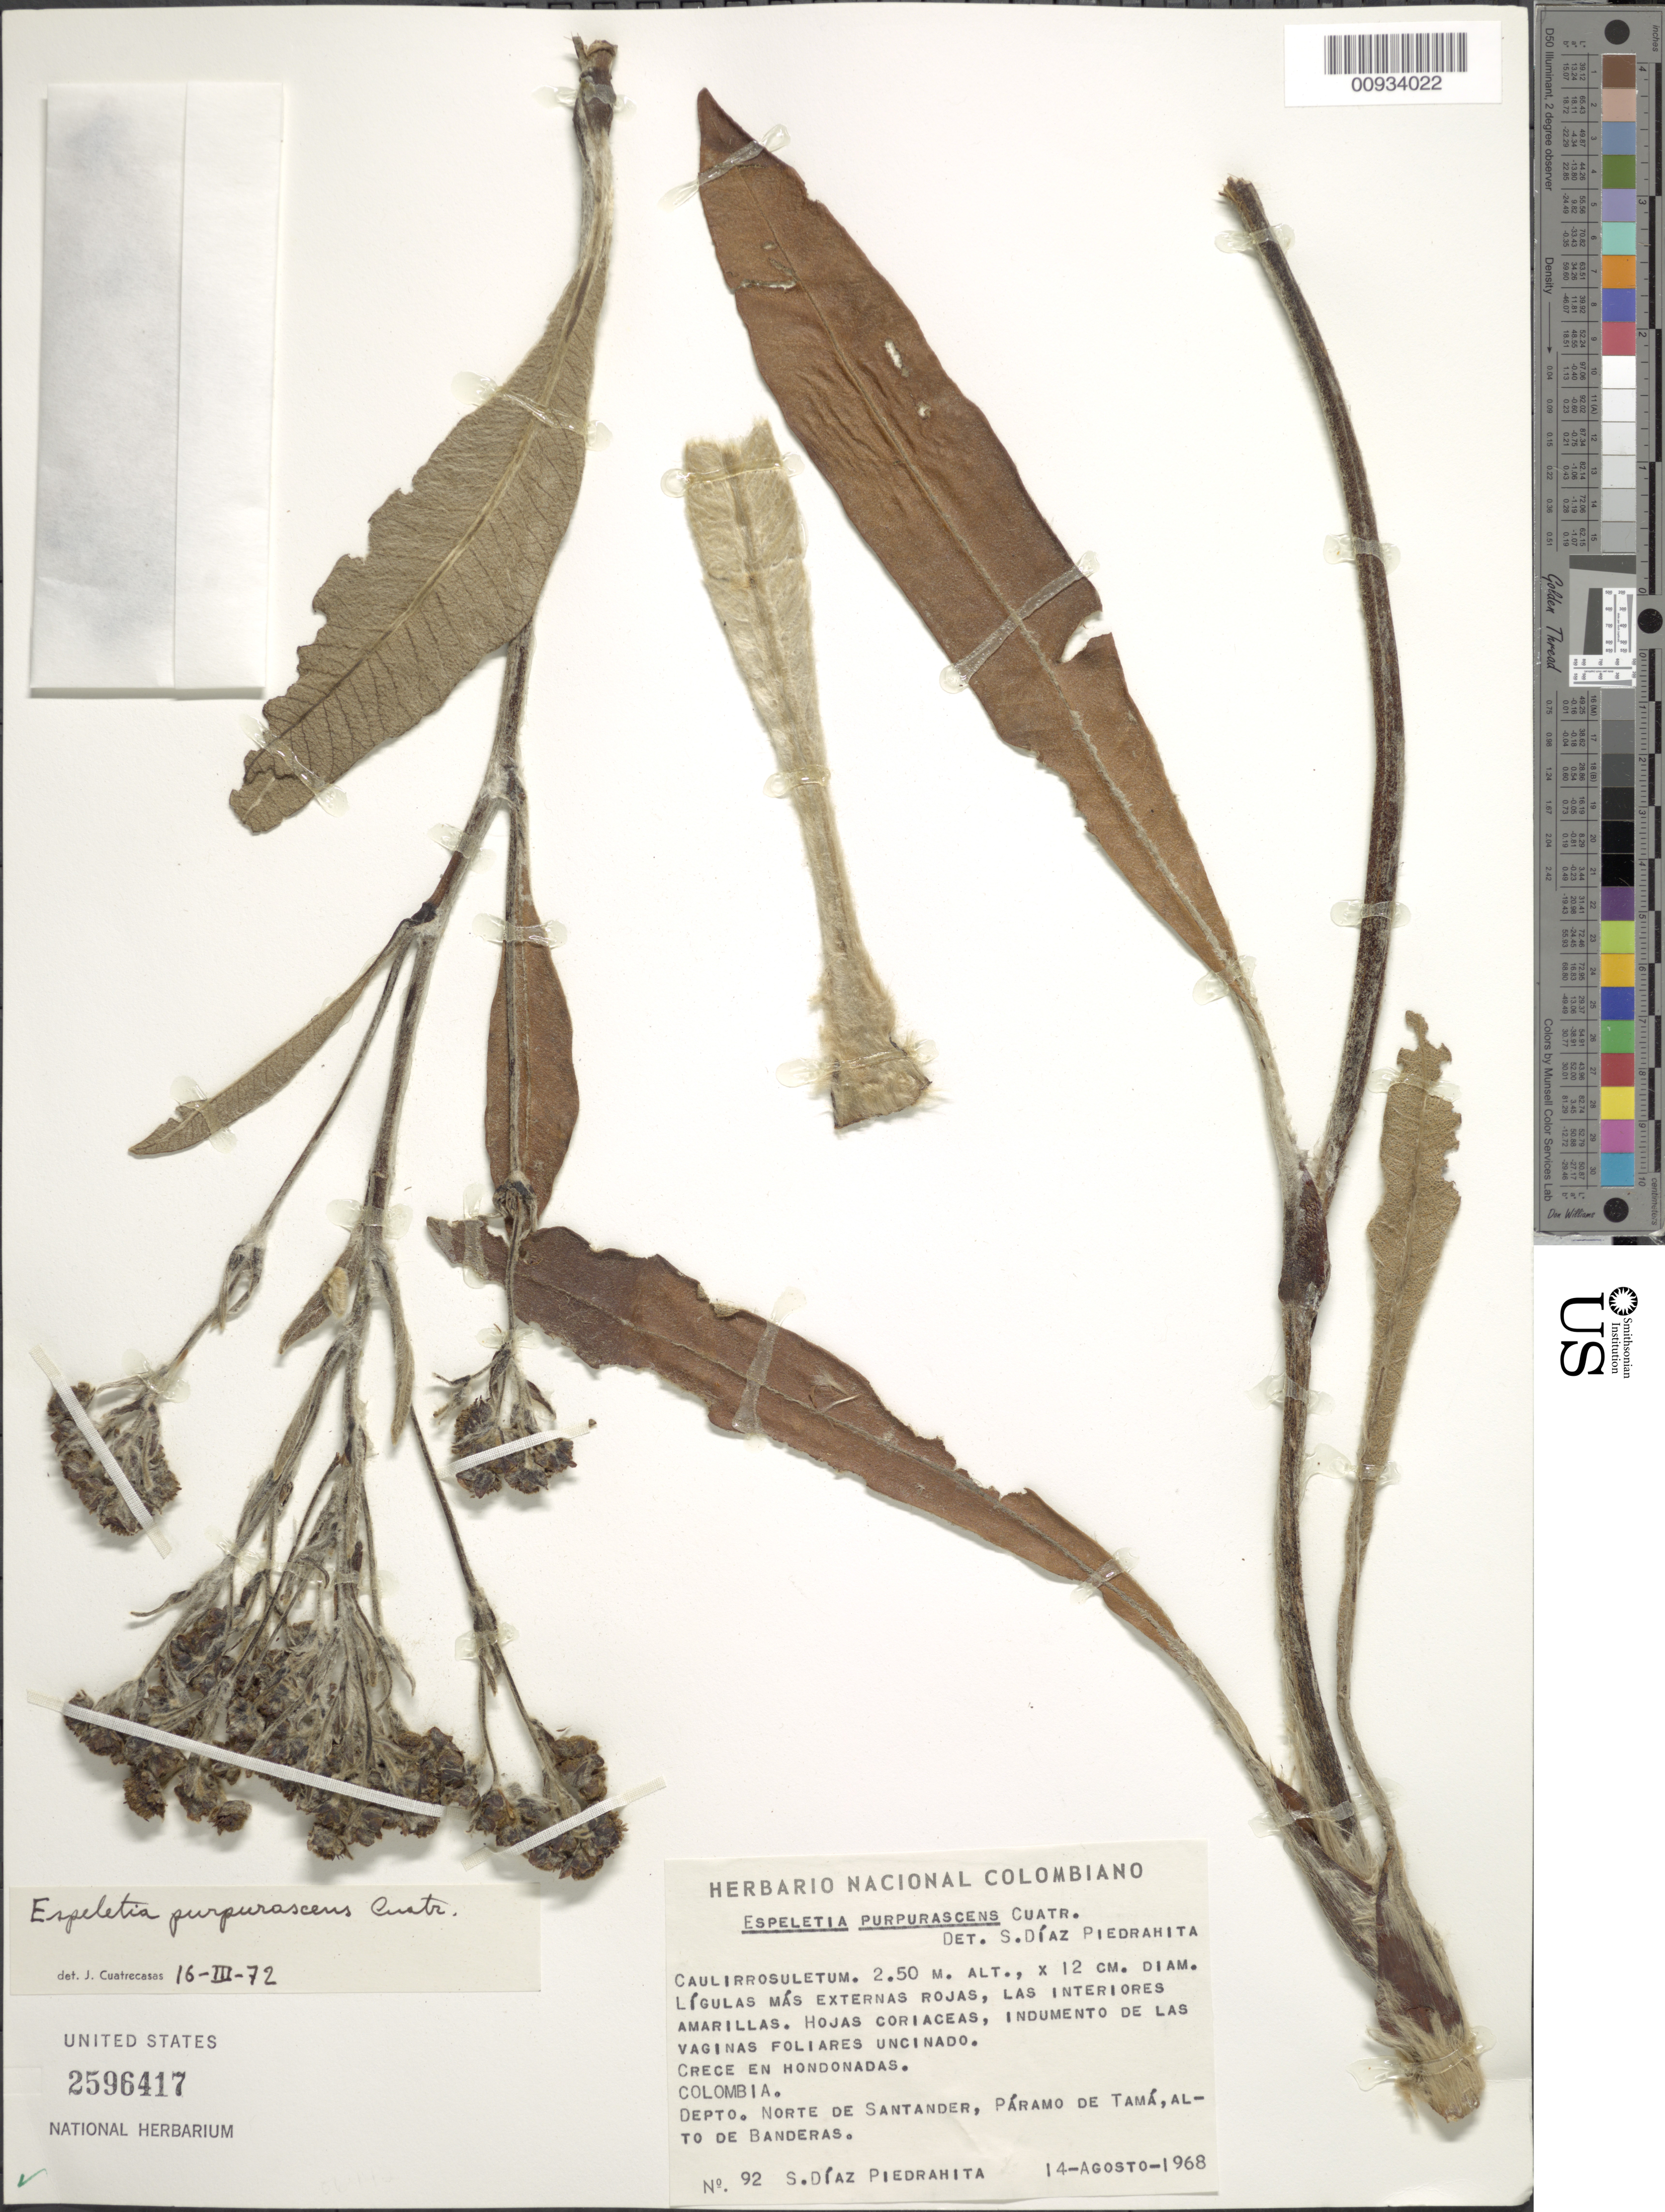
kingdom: Plantae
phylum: Tracheophyta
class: Magnoliopsida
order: Asterales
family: Asteraceae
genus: Espeletiopsis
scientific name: Espeletiopsis purpurascens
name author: (Cuatrec.) Cuatrec.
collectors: S. Díaz Píedrahíta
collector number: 92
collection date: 1968-08-14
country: Colombia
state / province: Norte de Santander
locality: Paramo de Tama, Alto de Banderas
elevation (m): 2.5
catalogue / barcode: US 2596417